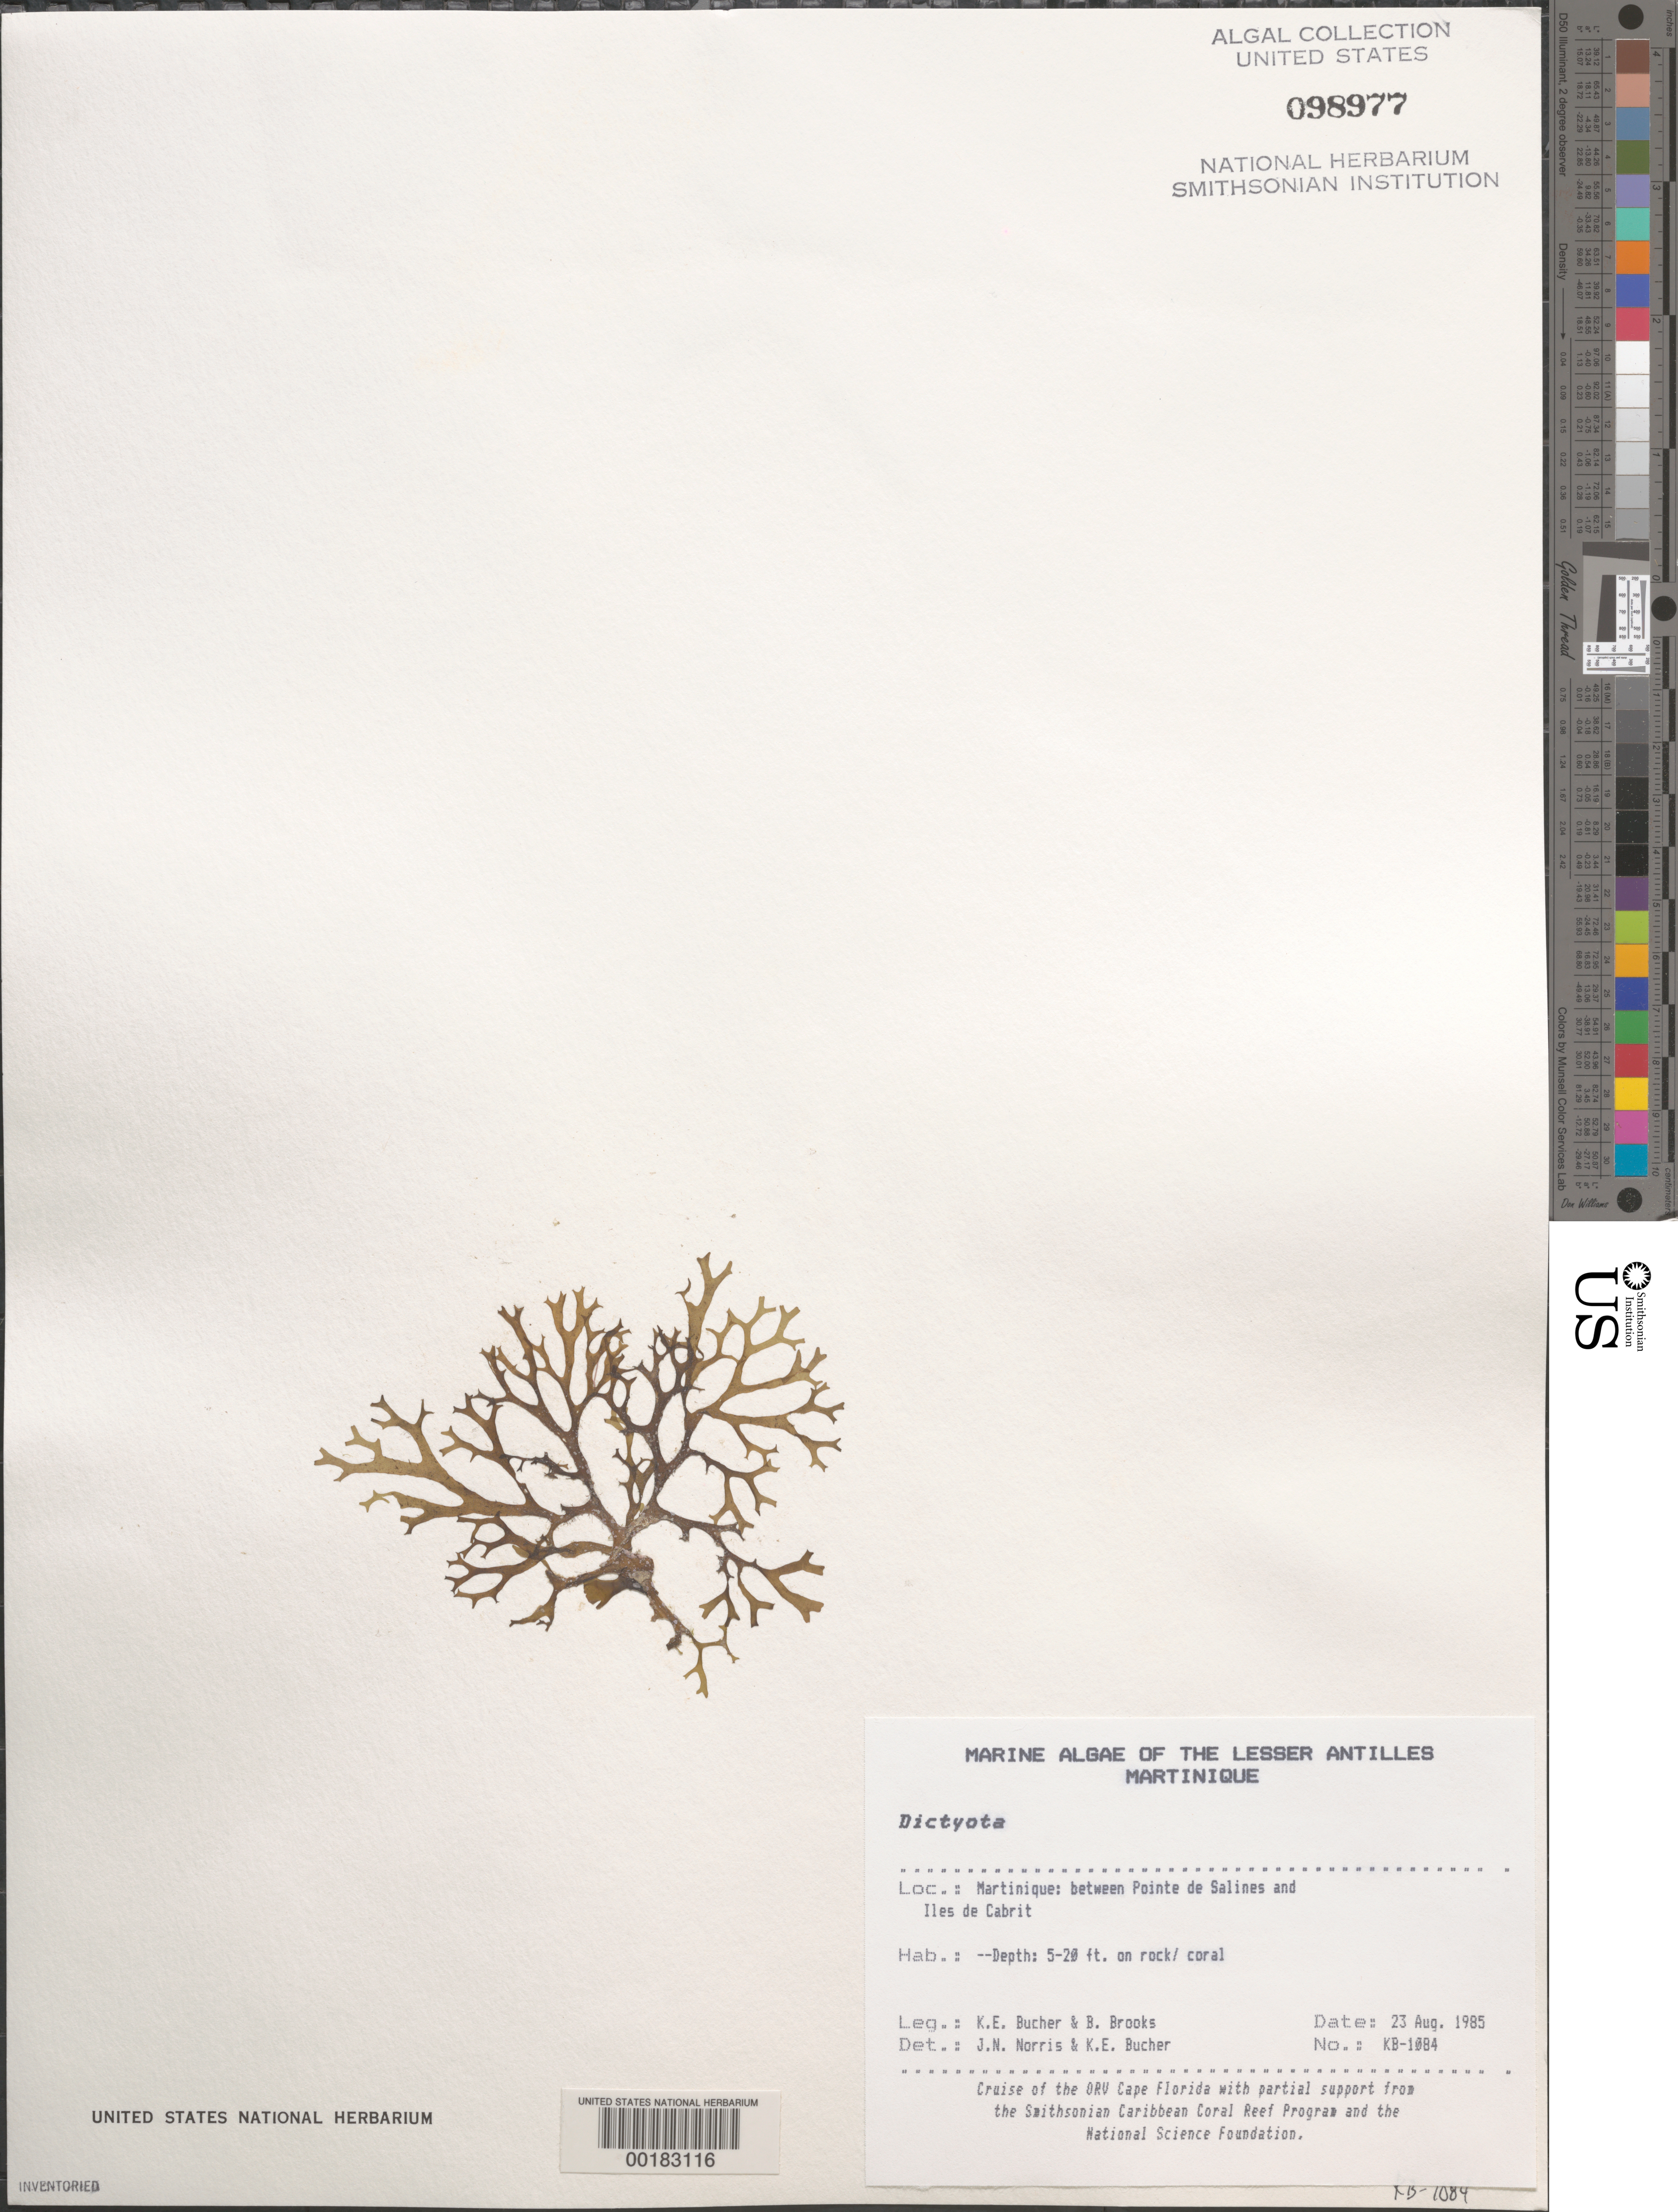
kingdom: Chromista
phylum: Ochrophyta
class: Phaeophyceae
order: Dictyotales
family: Dictyotaceae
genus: Dictyota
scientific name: Dictyota sp.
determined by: Norris, J. N.; Bucher, K. E.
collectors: K. E. Bucher & B. Brooks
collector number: Kb-1084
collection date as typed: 23 Aug 1985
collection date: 1985-08-23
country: Martinique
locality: Between Pointe de Salines and Iles de Cabrit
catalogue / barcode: US 98977